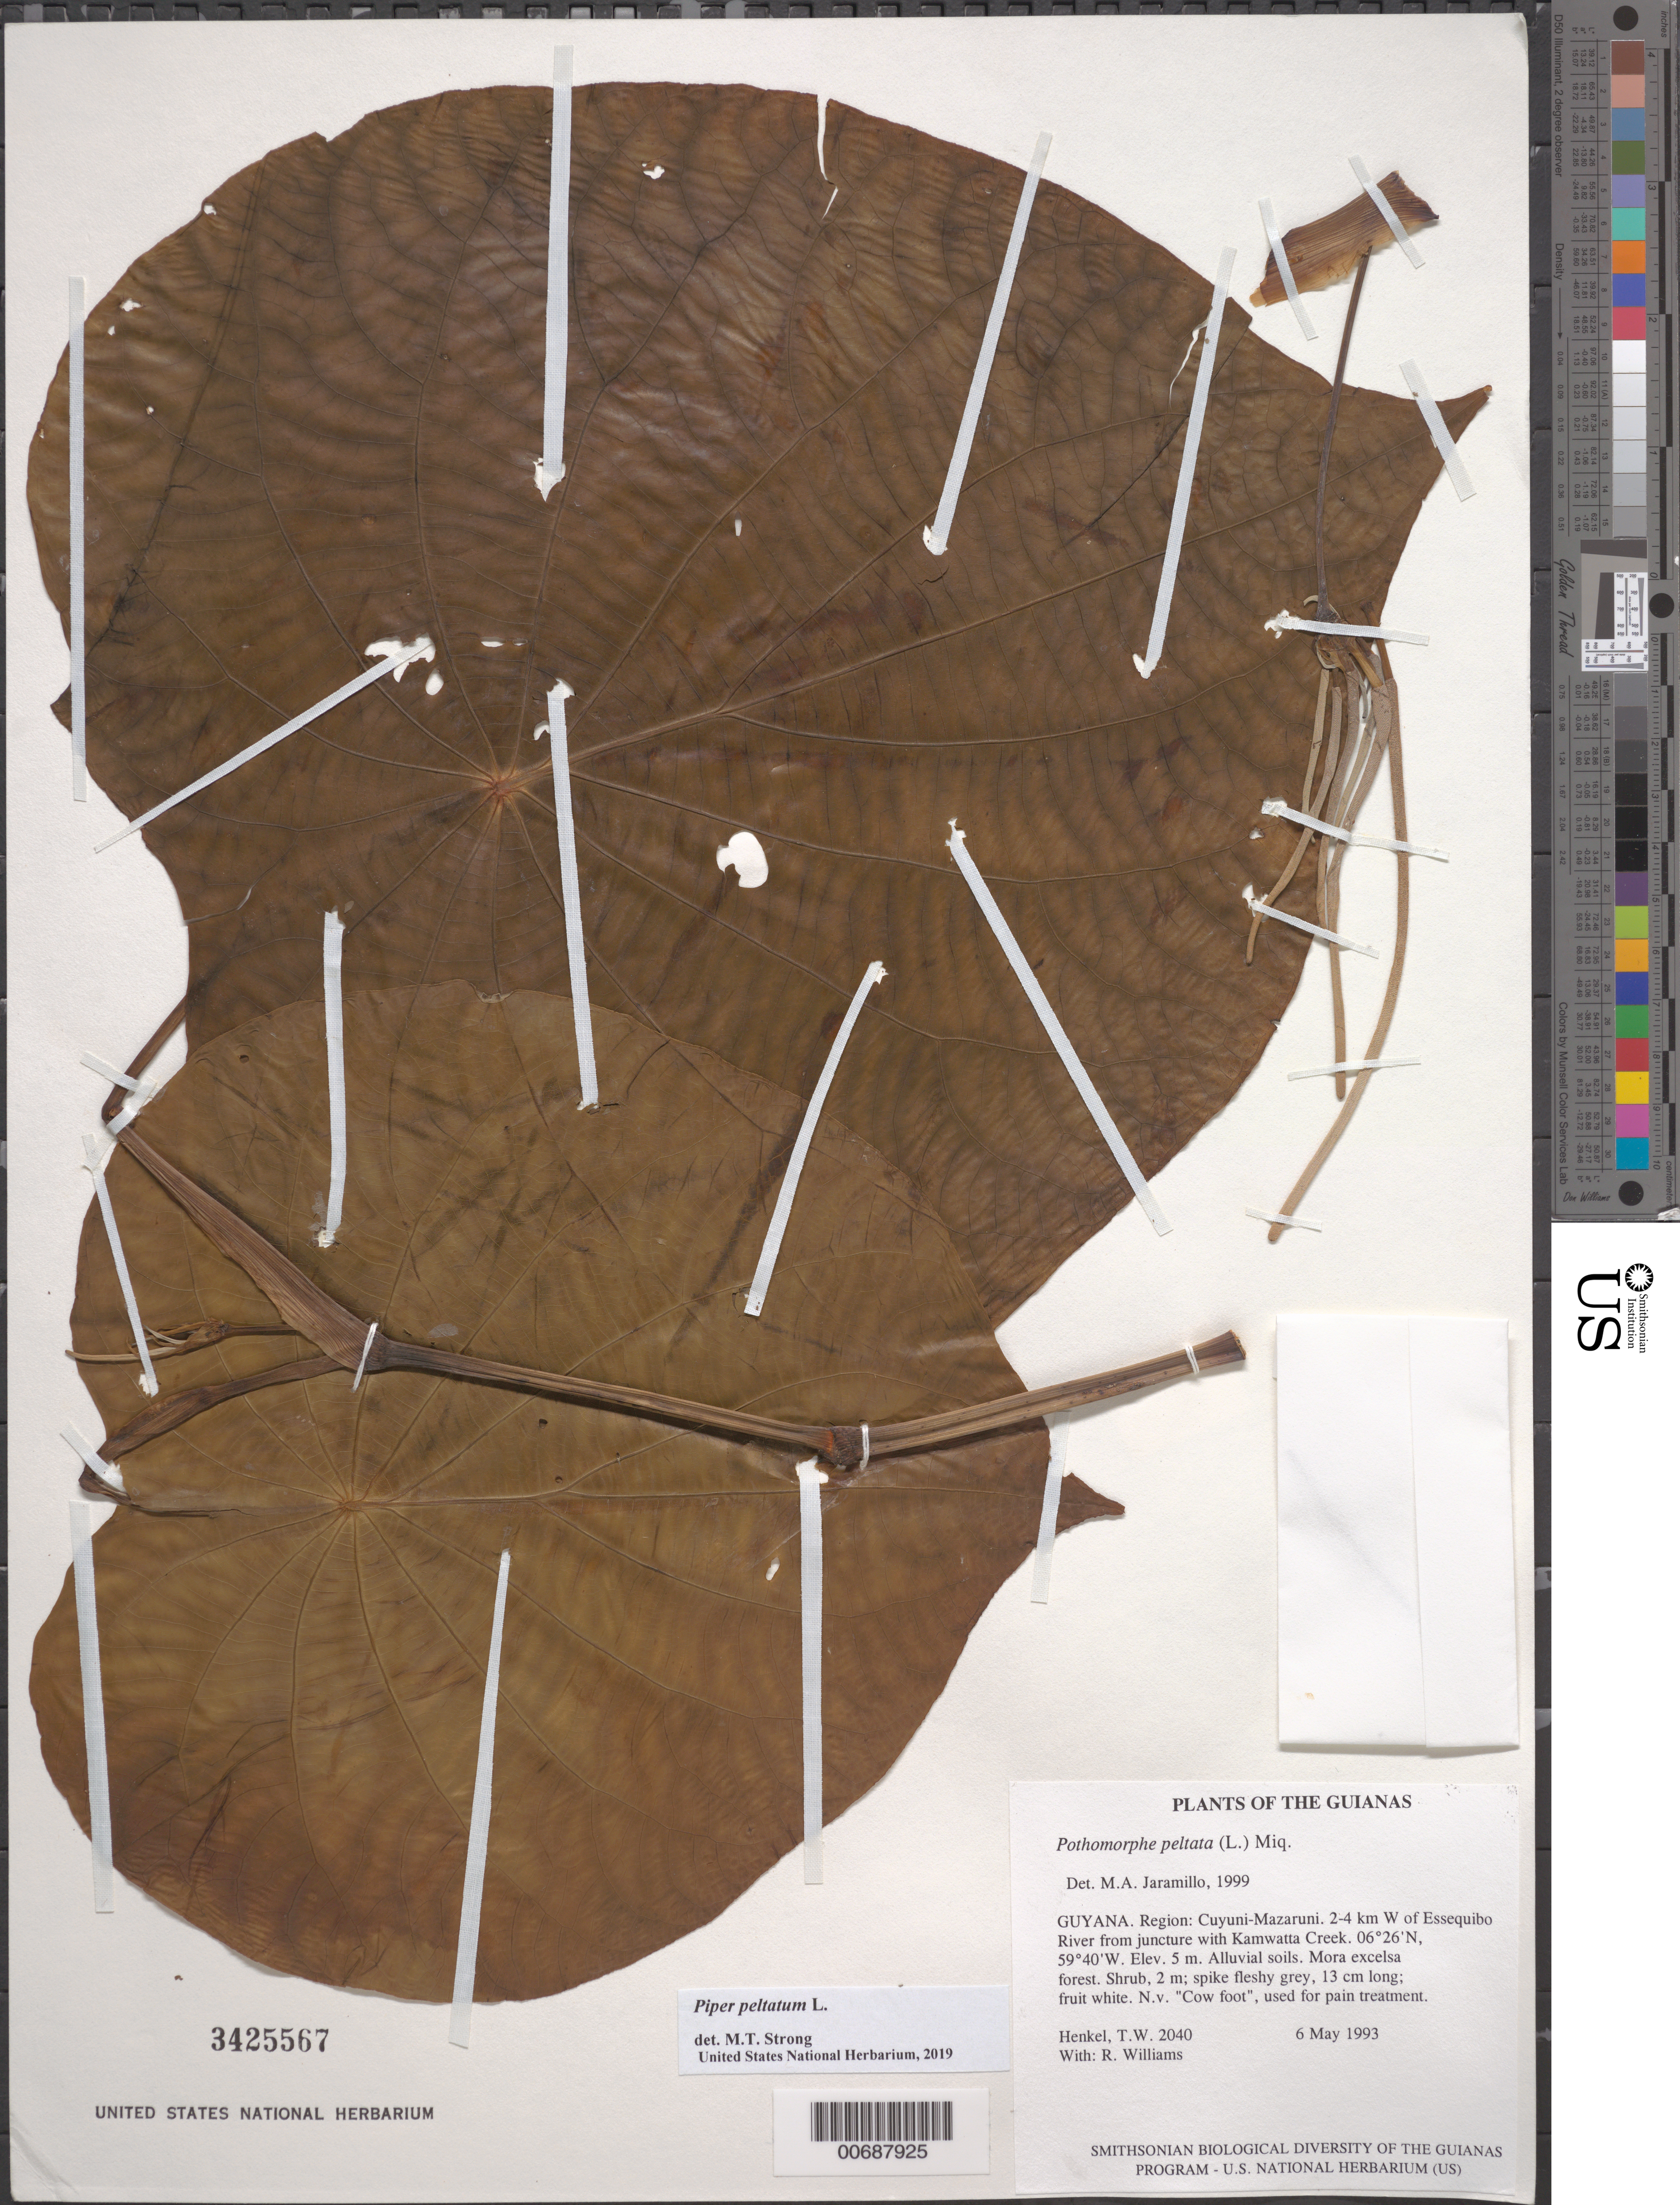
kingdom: Plantae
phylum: Tracheophyta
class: Magnoliopsida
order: Piperales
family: Piperaceae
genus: Piper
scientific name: Piper peltatum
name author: L.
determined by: Strong, M. T., (US), Smithsonian Institution - National Museum of Natural History (UNITED STATES)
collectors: T. Henkel & R. Williams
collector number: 2040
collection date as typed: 6 May 1993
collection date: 1993-05-06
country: Guyana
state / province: Cuyuni-Mazaruni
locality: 2-4 km W of Essequibo River from juncture with Kamwatta Creek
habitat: Alluvial soils. Mora excelsa forest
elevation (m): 5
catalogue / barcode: US 3425567